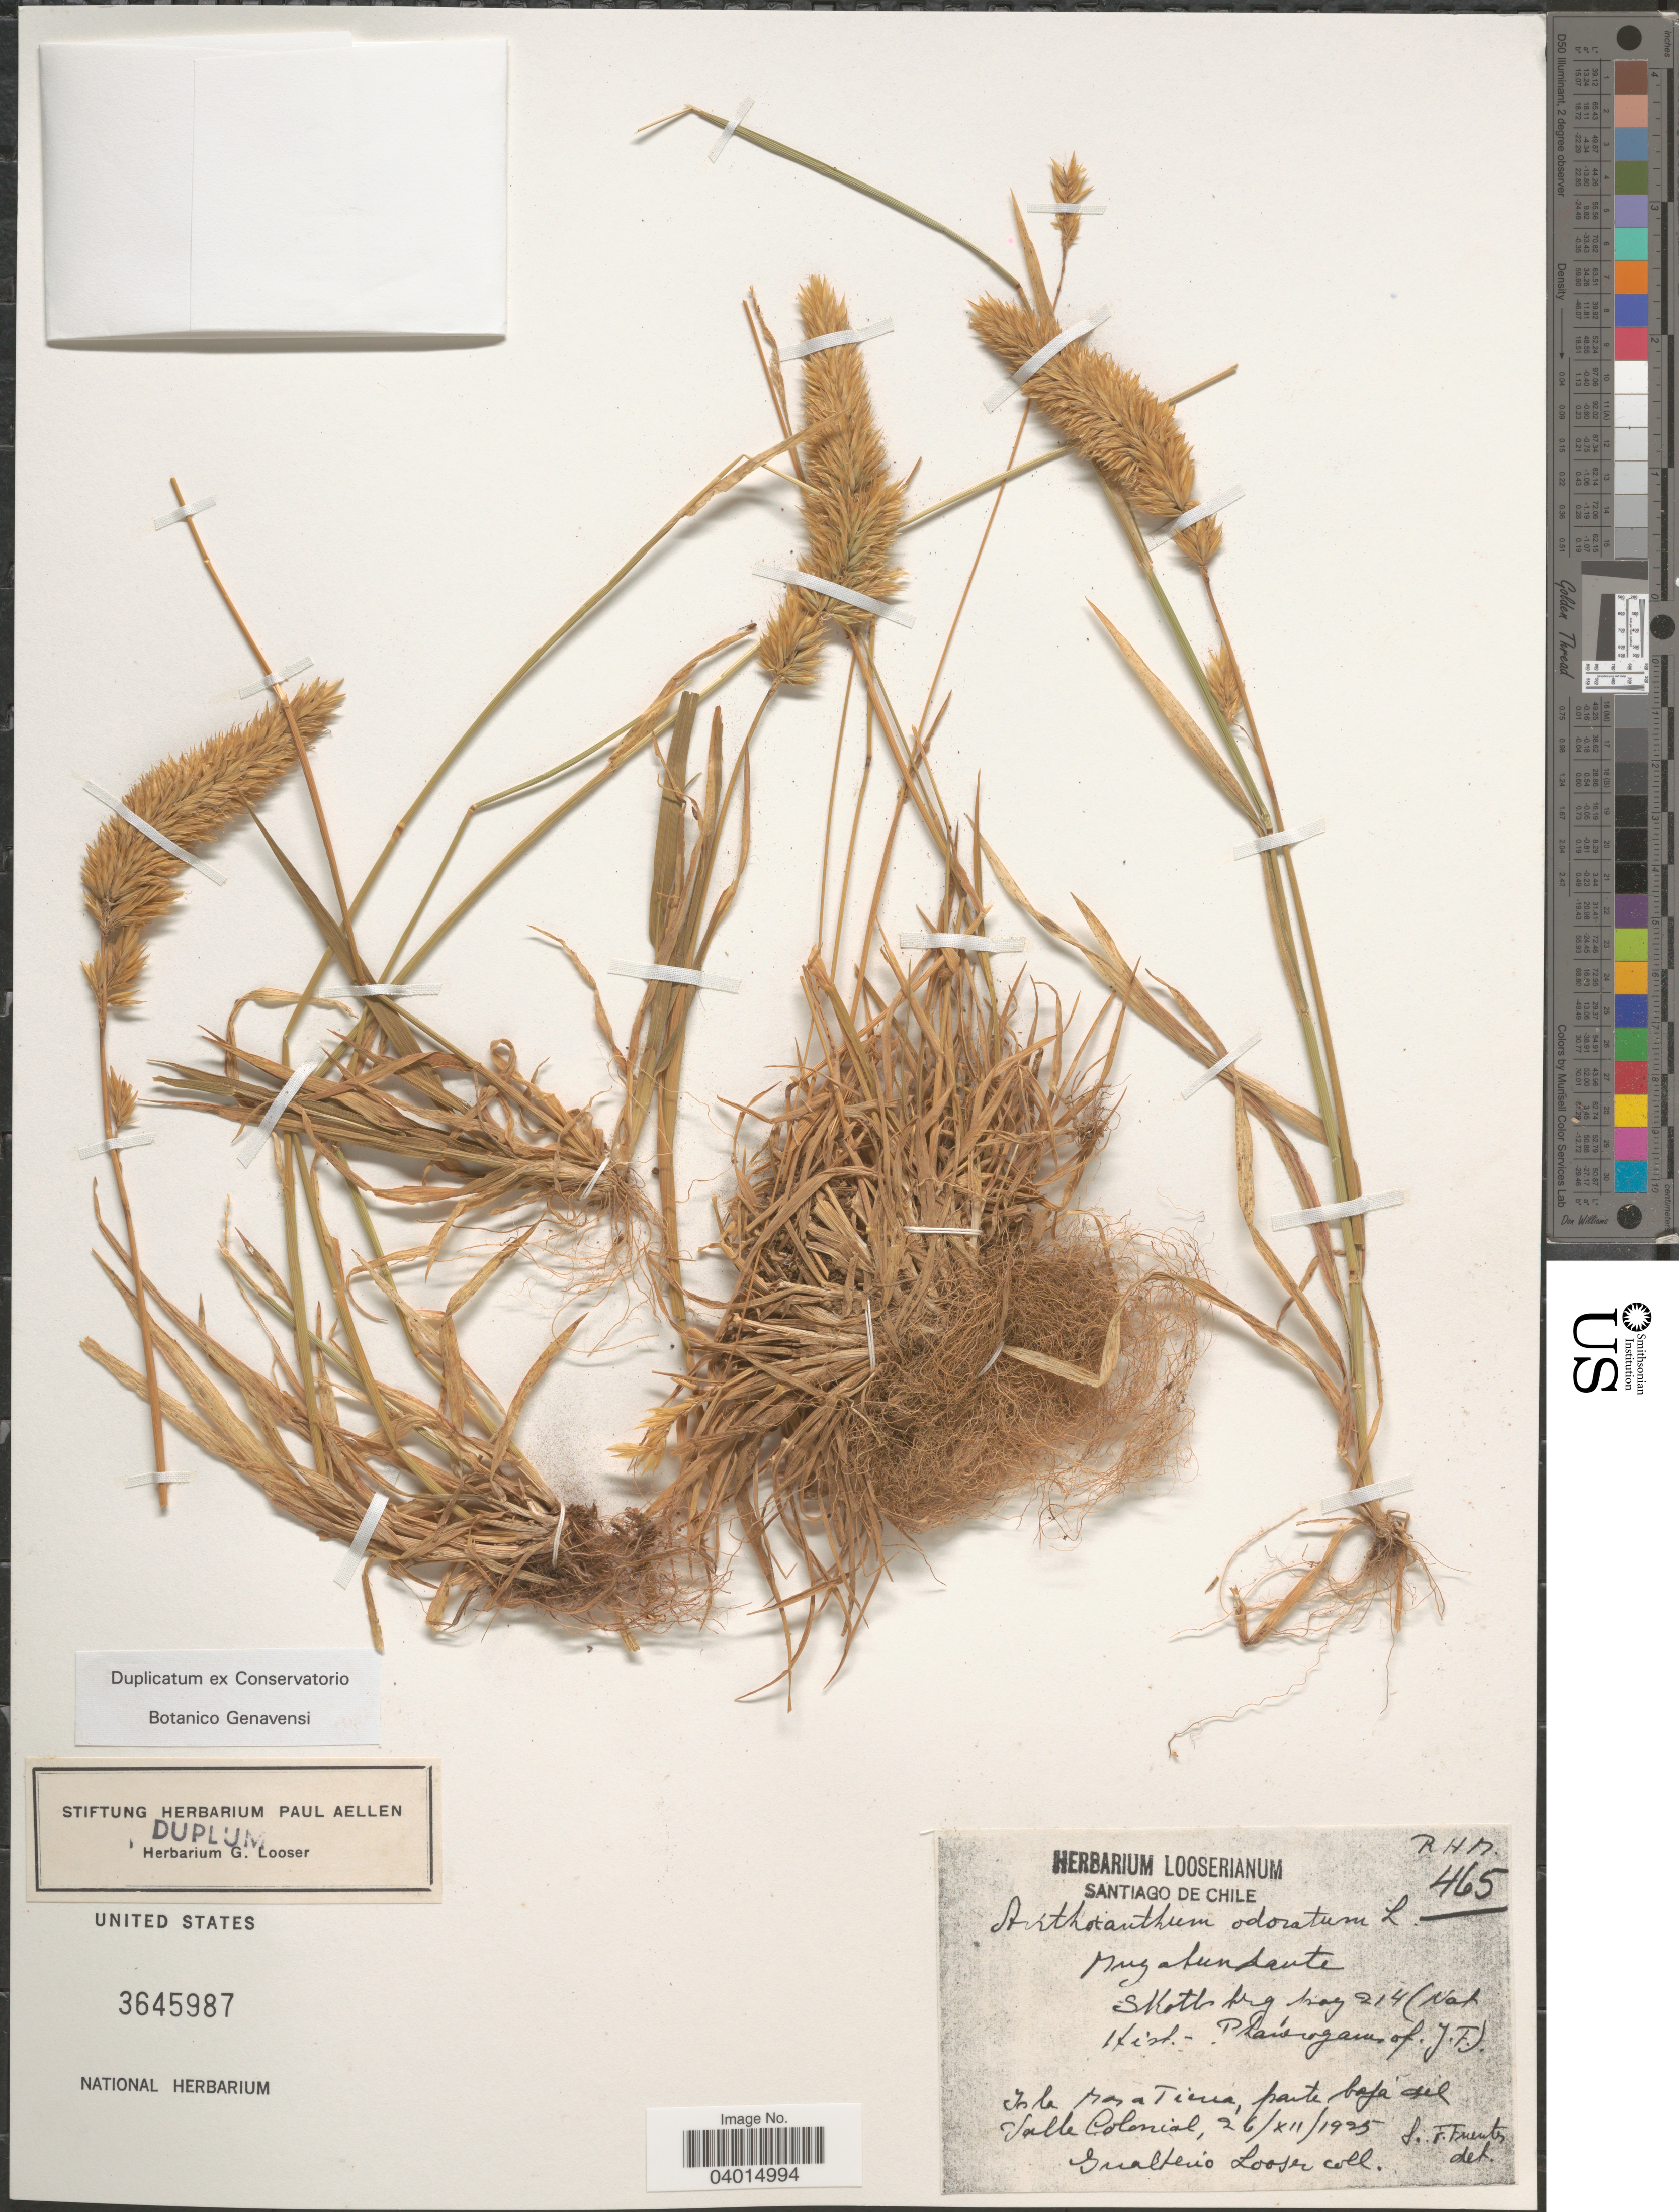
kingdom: Plantae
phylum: Tracheophyta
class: Liliopsida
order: Poales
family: Poaceae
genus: Anthoxanthum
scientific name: Anthoxanthum odoratum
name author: L.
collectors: G. Looser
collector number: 465?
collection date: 1925-12-26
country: Chile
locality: Isla Más a Tierra, parte baja del Valle Colonial.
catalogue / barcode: US 3645987